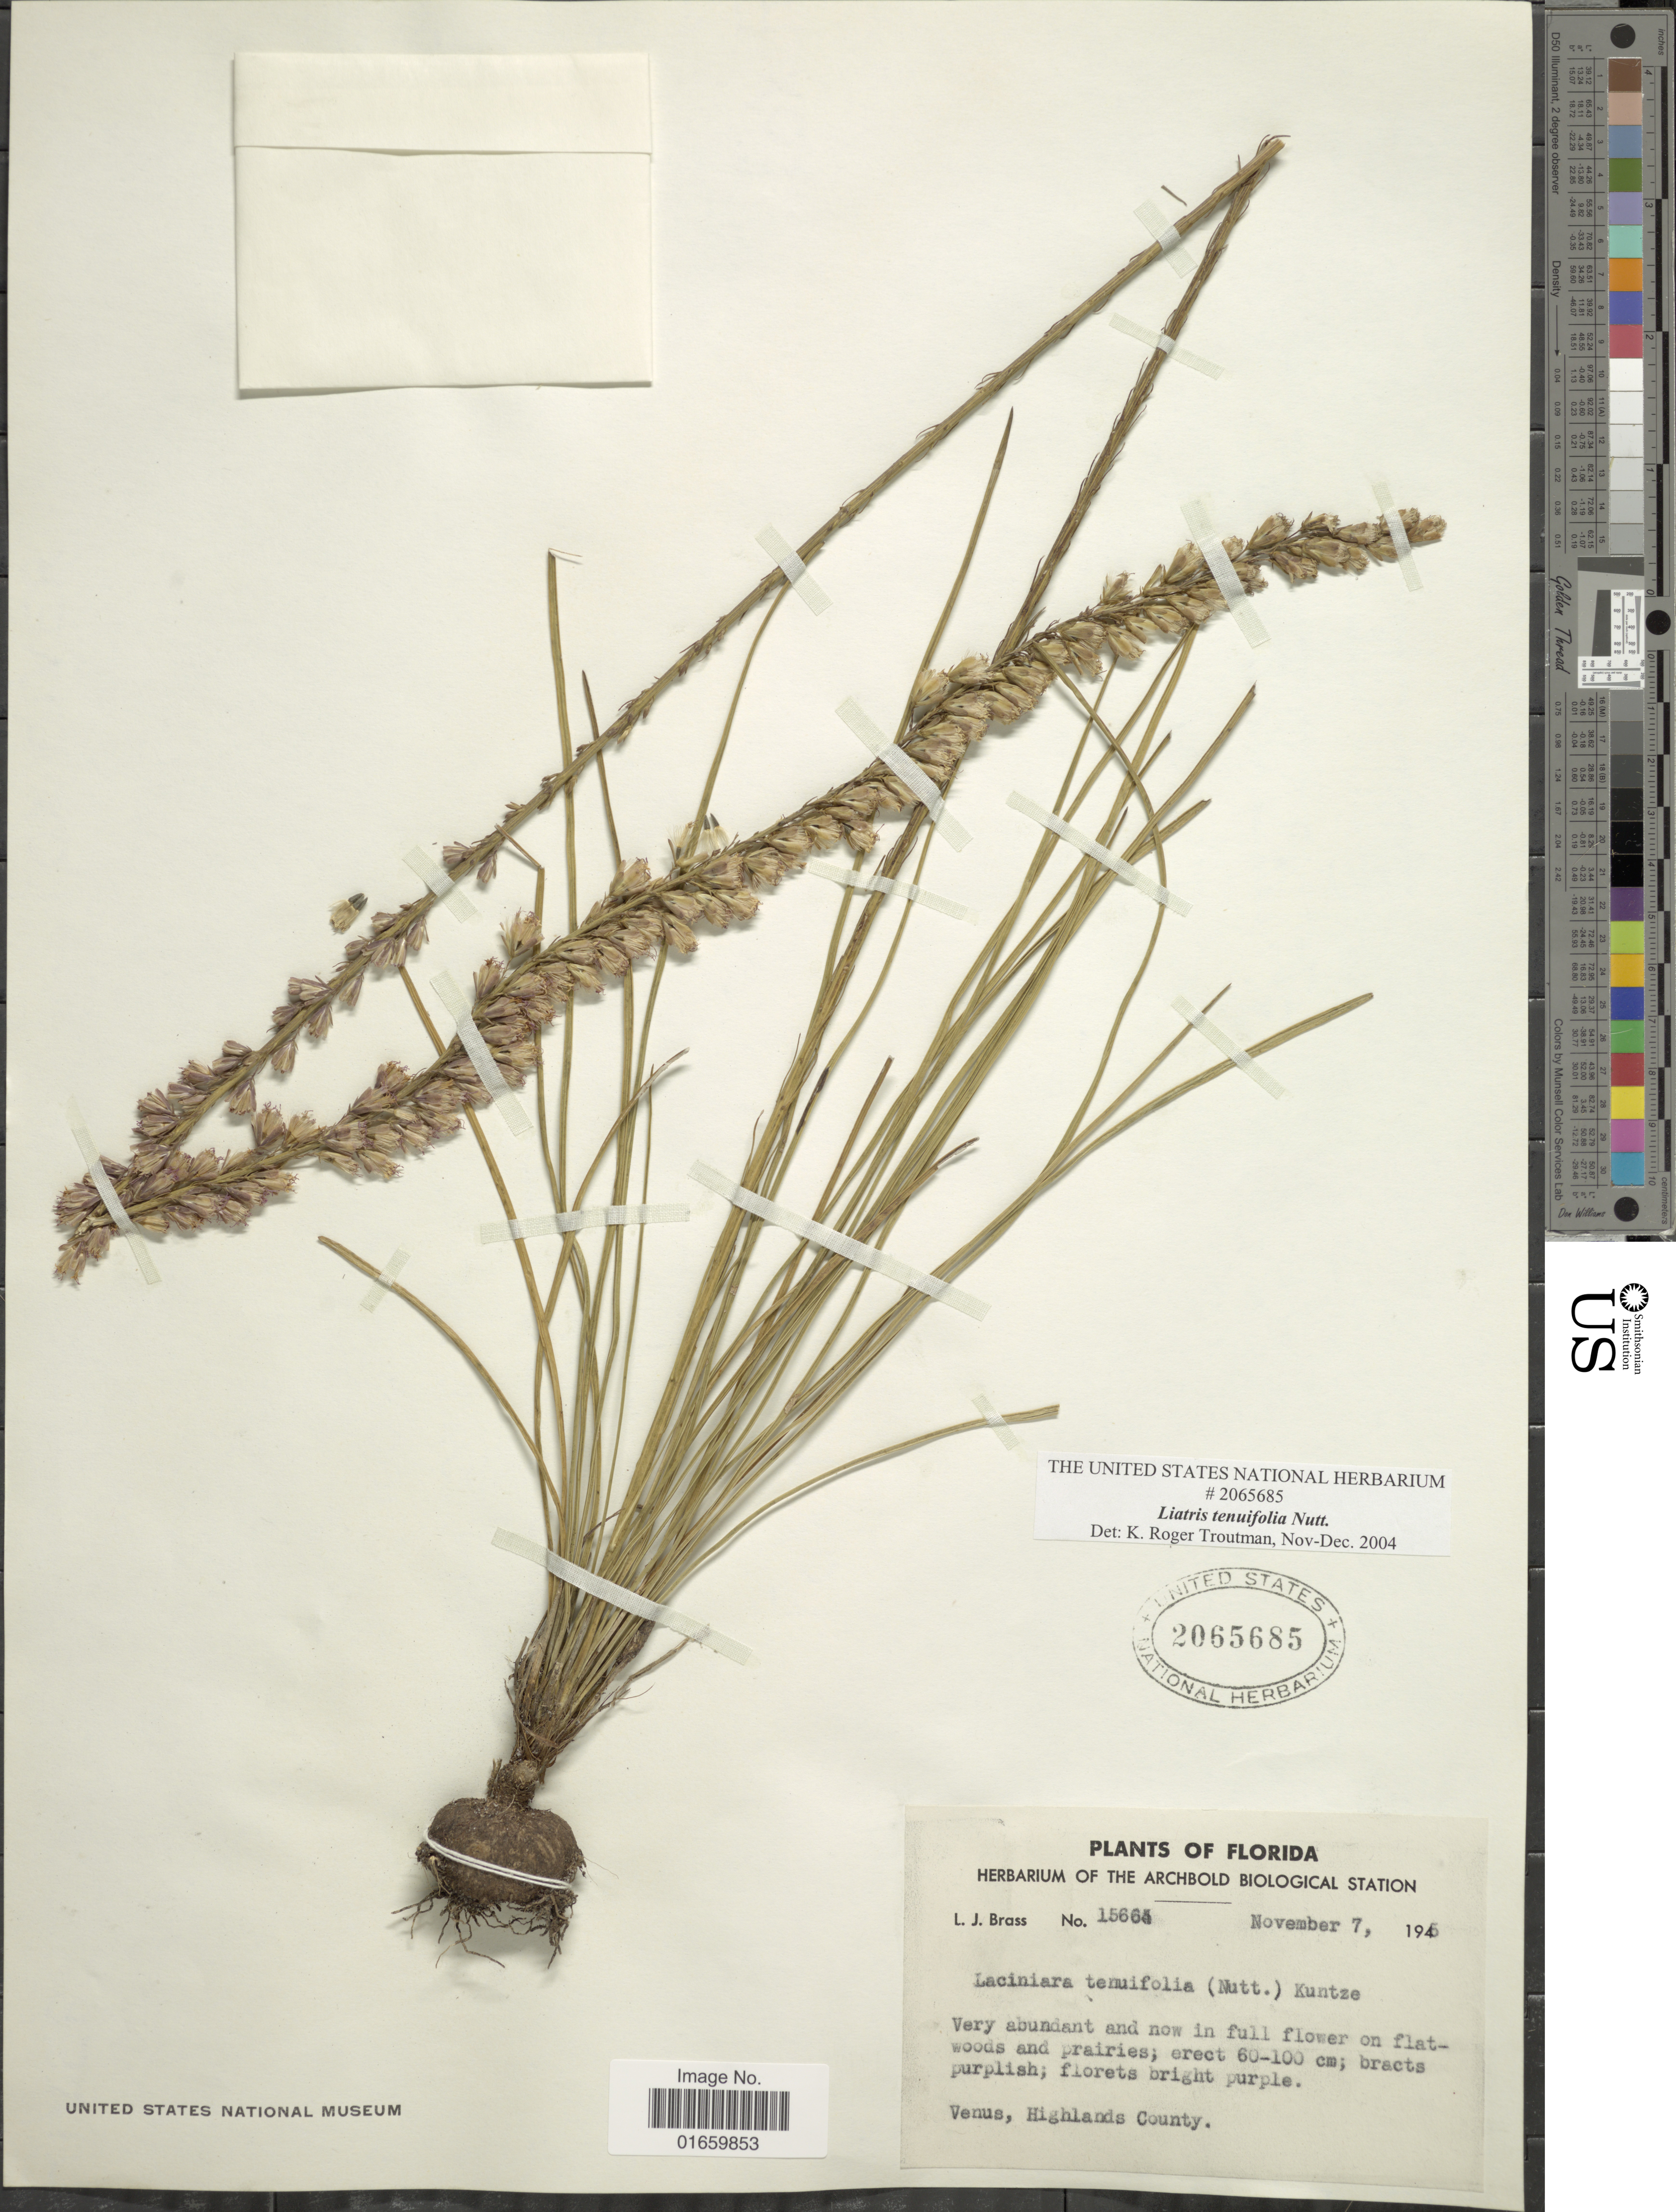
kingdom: Plantae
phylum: Tracheophyta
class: Magnoliopsida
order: Asterales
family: Asteraceae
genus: Liatris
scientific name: Liatris tenuifolia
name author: Nutt.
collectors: L. J. Brass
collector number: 15660*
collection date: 1945-11-07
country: United States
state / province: Florida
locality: Venus, Highlands County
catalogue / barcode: US 2065685